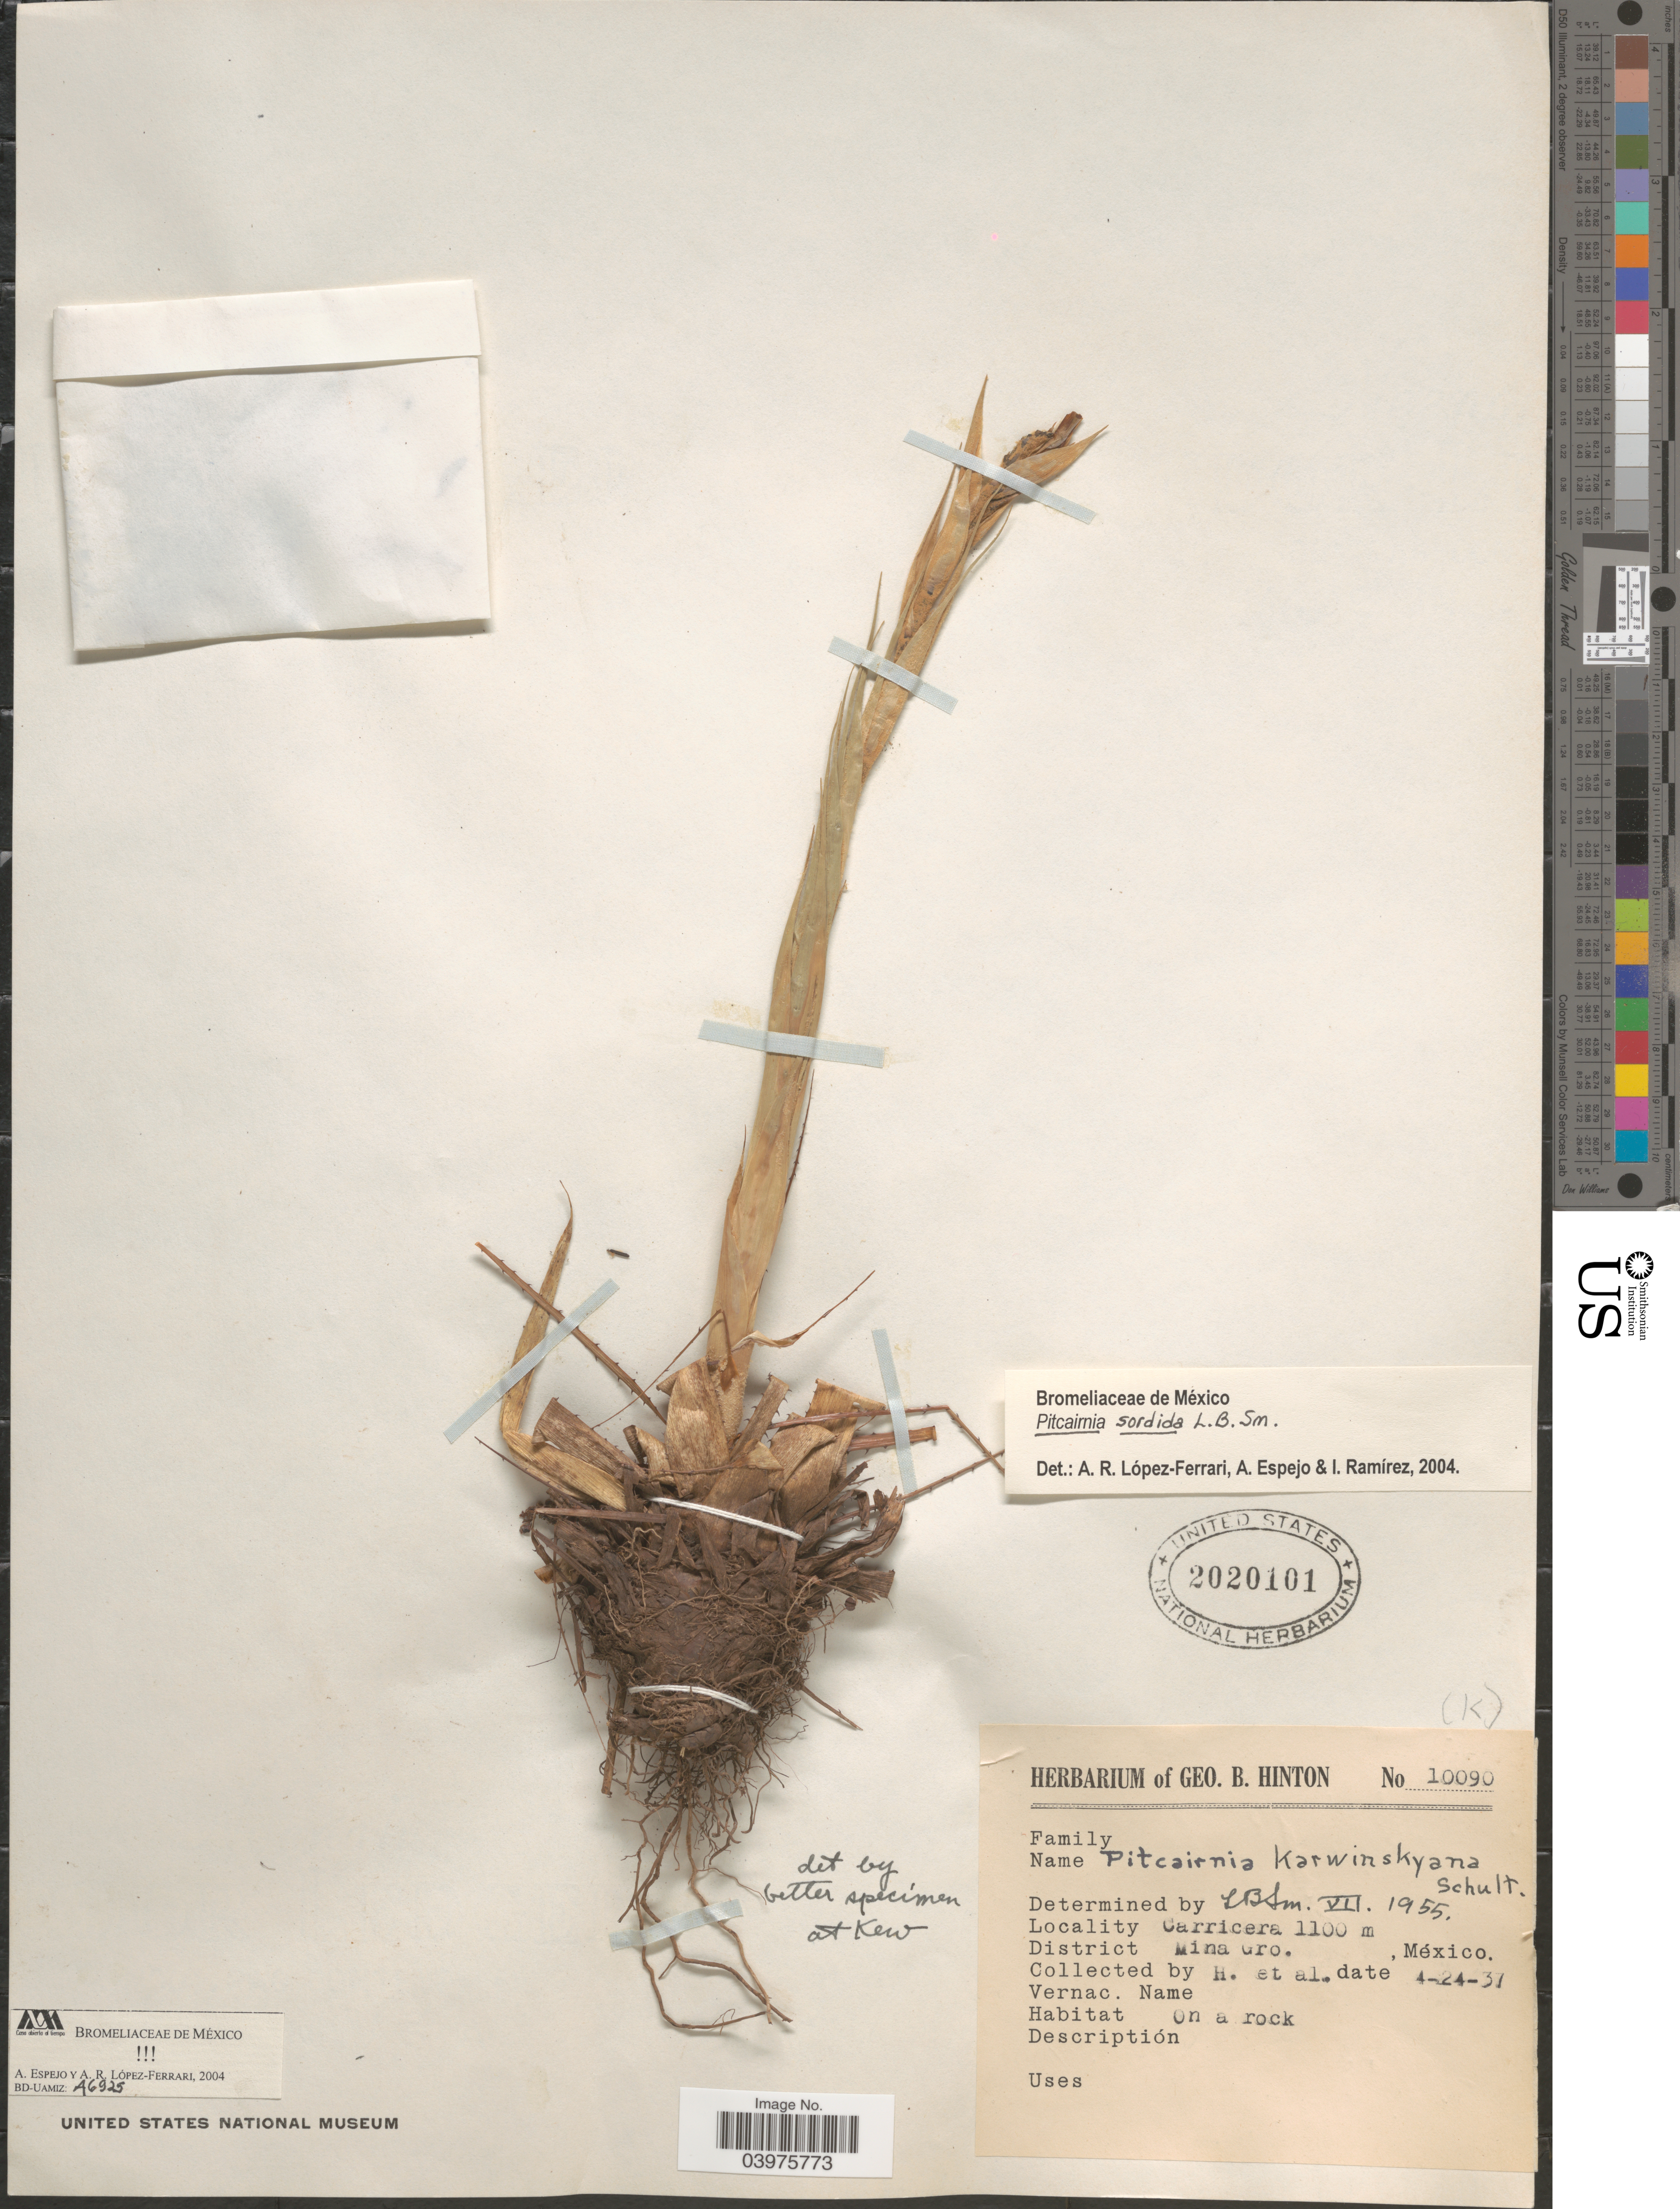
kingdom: Plantae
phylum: Tracheophyta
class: Liliopsida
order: Poales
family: Bromeliaceae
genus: Pitcairnia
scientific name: Pitcairnia sordida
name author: L.B. Sm.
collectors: G. B. Hinton & et al.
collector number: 10090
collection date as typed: Transcribed d/m/y: 24/4/37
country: Mexico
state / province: Guerrero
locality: Carricera. District Mina.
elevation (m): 1100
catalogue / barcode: US 2020101